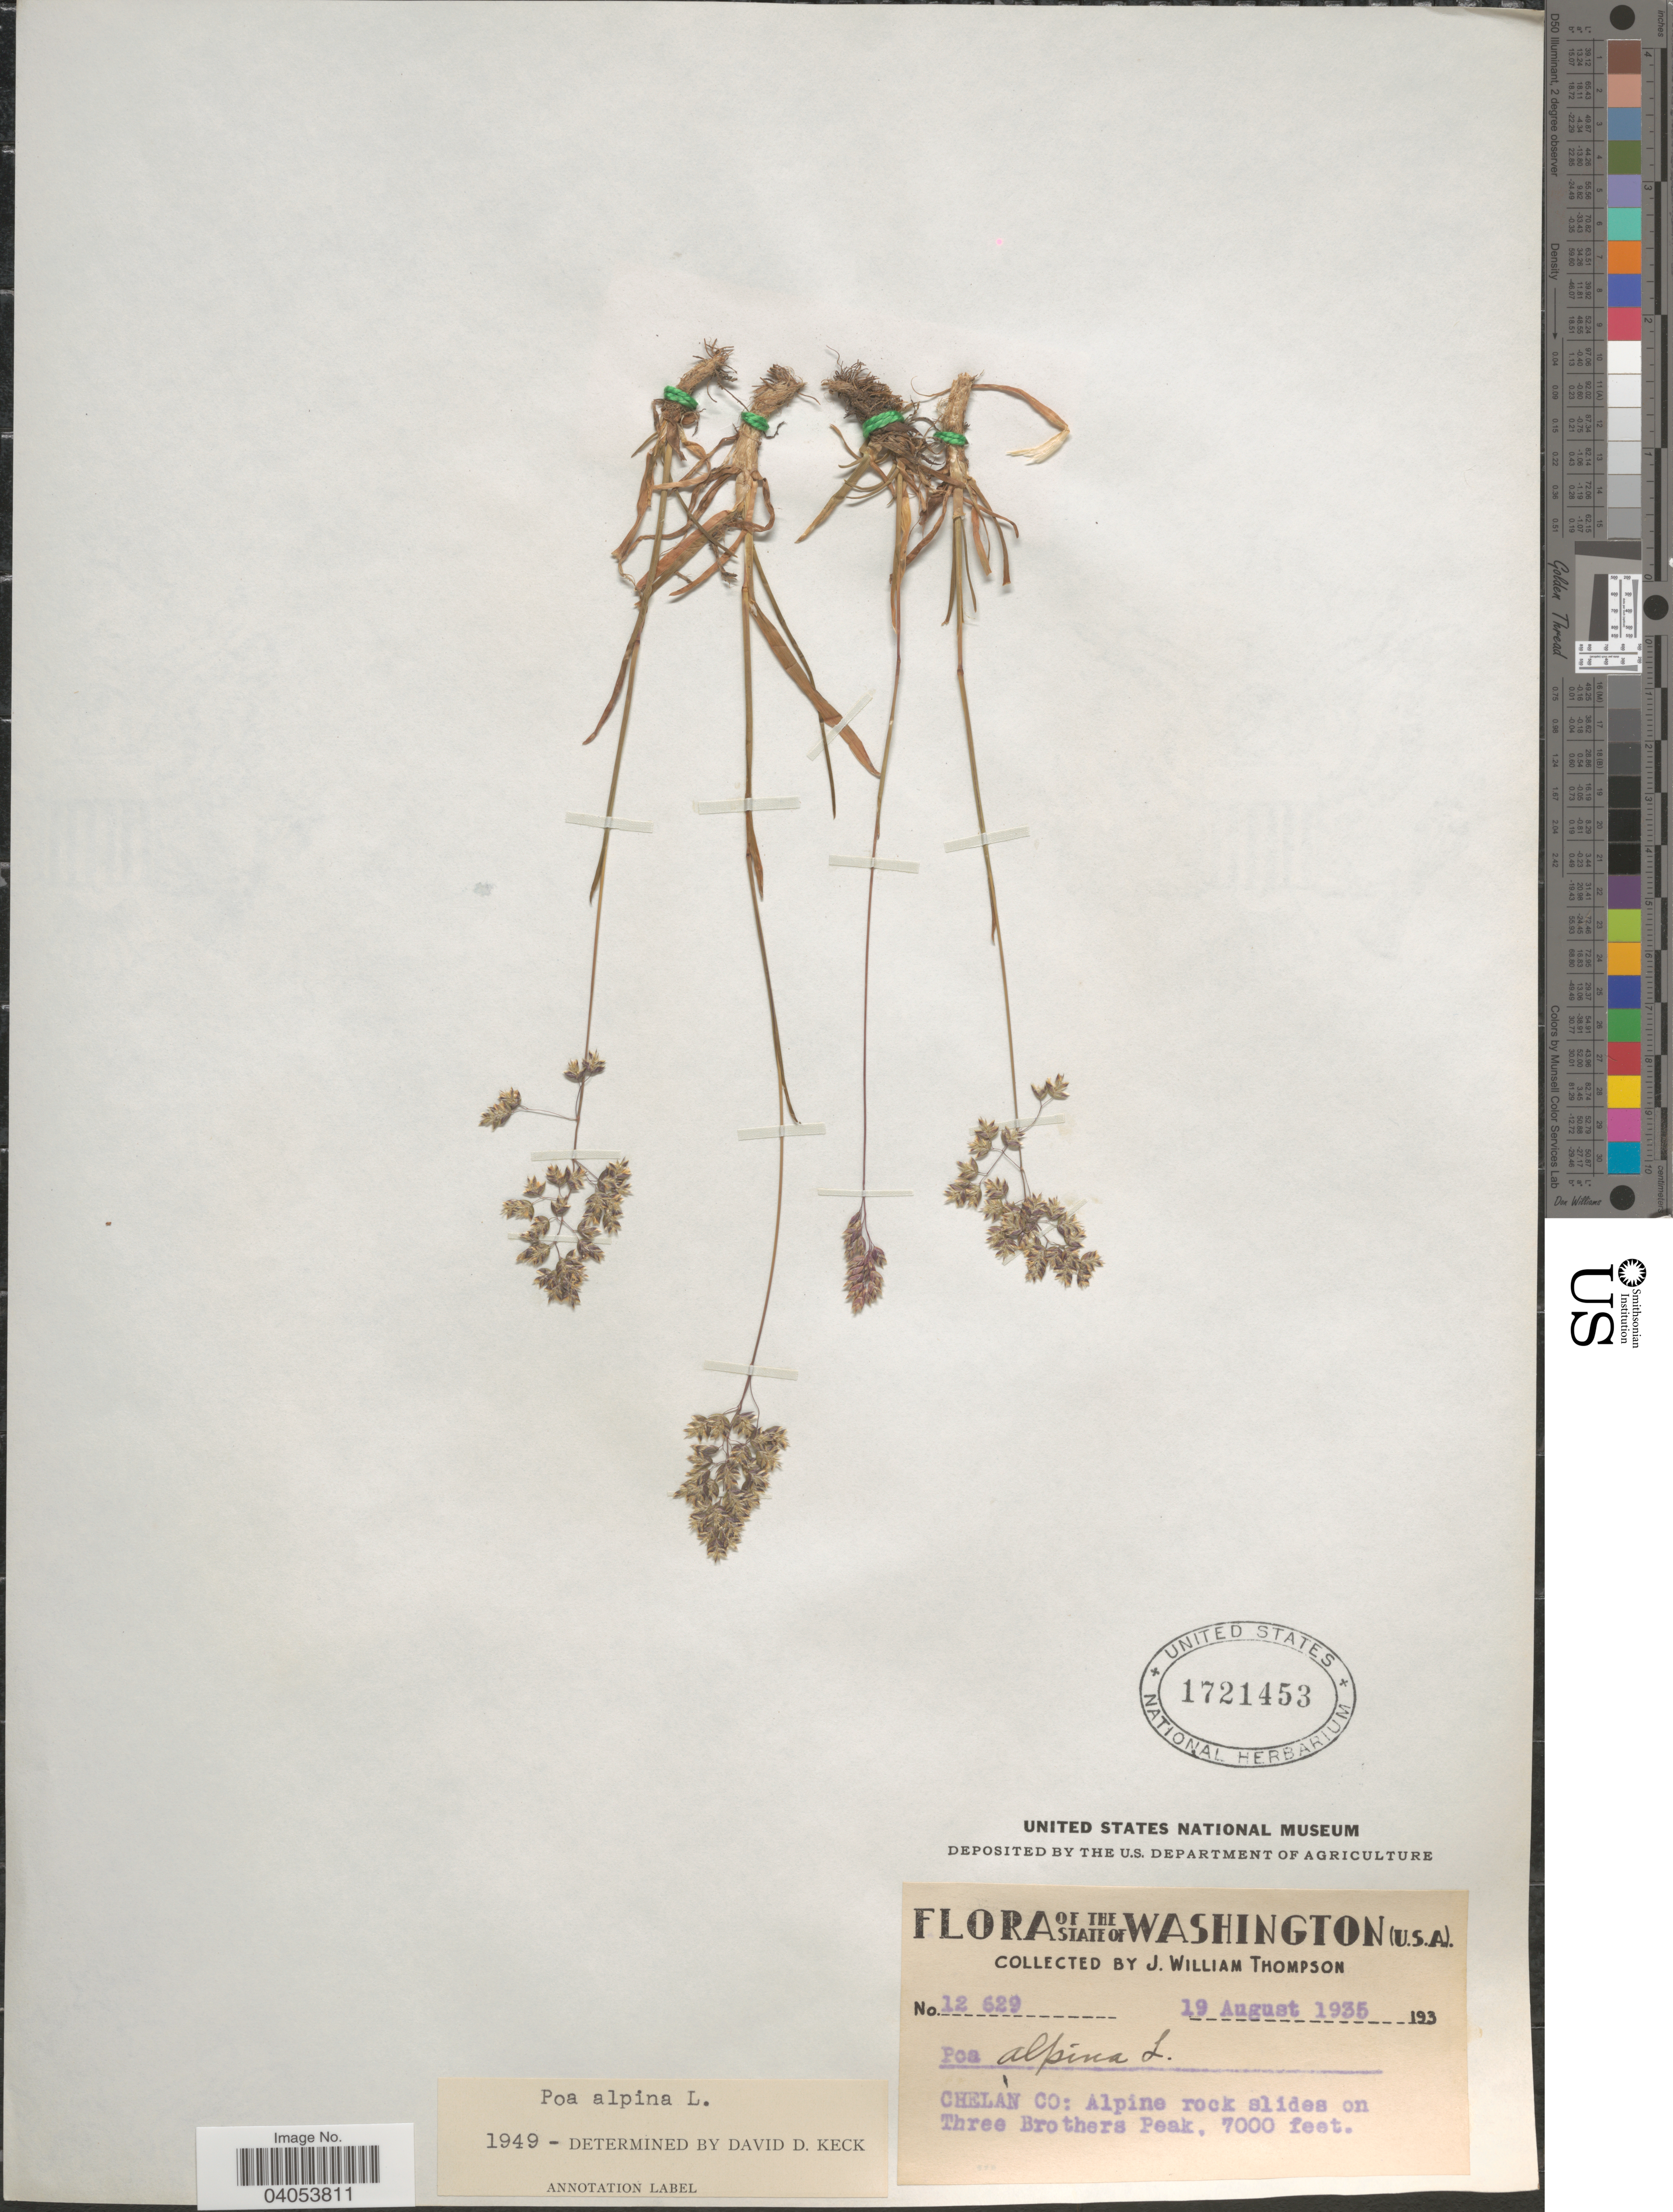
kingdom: Plantae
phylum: Tracheophyta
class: Liliopsida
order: Poales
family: Poaceae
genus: Poa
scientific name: Poa alpina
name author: L.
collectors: J. W. Thompson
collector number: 12629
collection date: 1935-08-19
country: United States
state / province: Washington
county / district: Chelan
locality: Chelan Co: Alpine rock slides on Three Brothers Peak.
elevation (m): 2134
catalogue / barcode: US 1721453